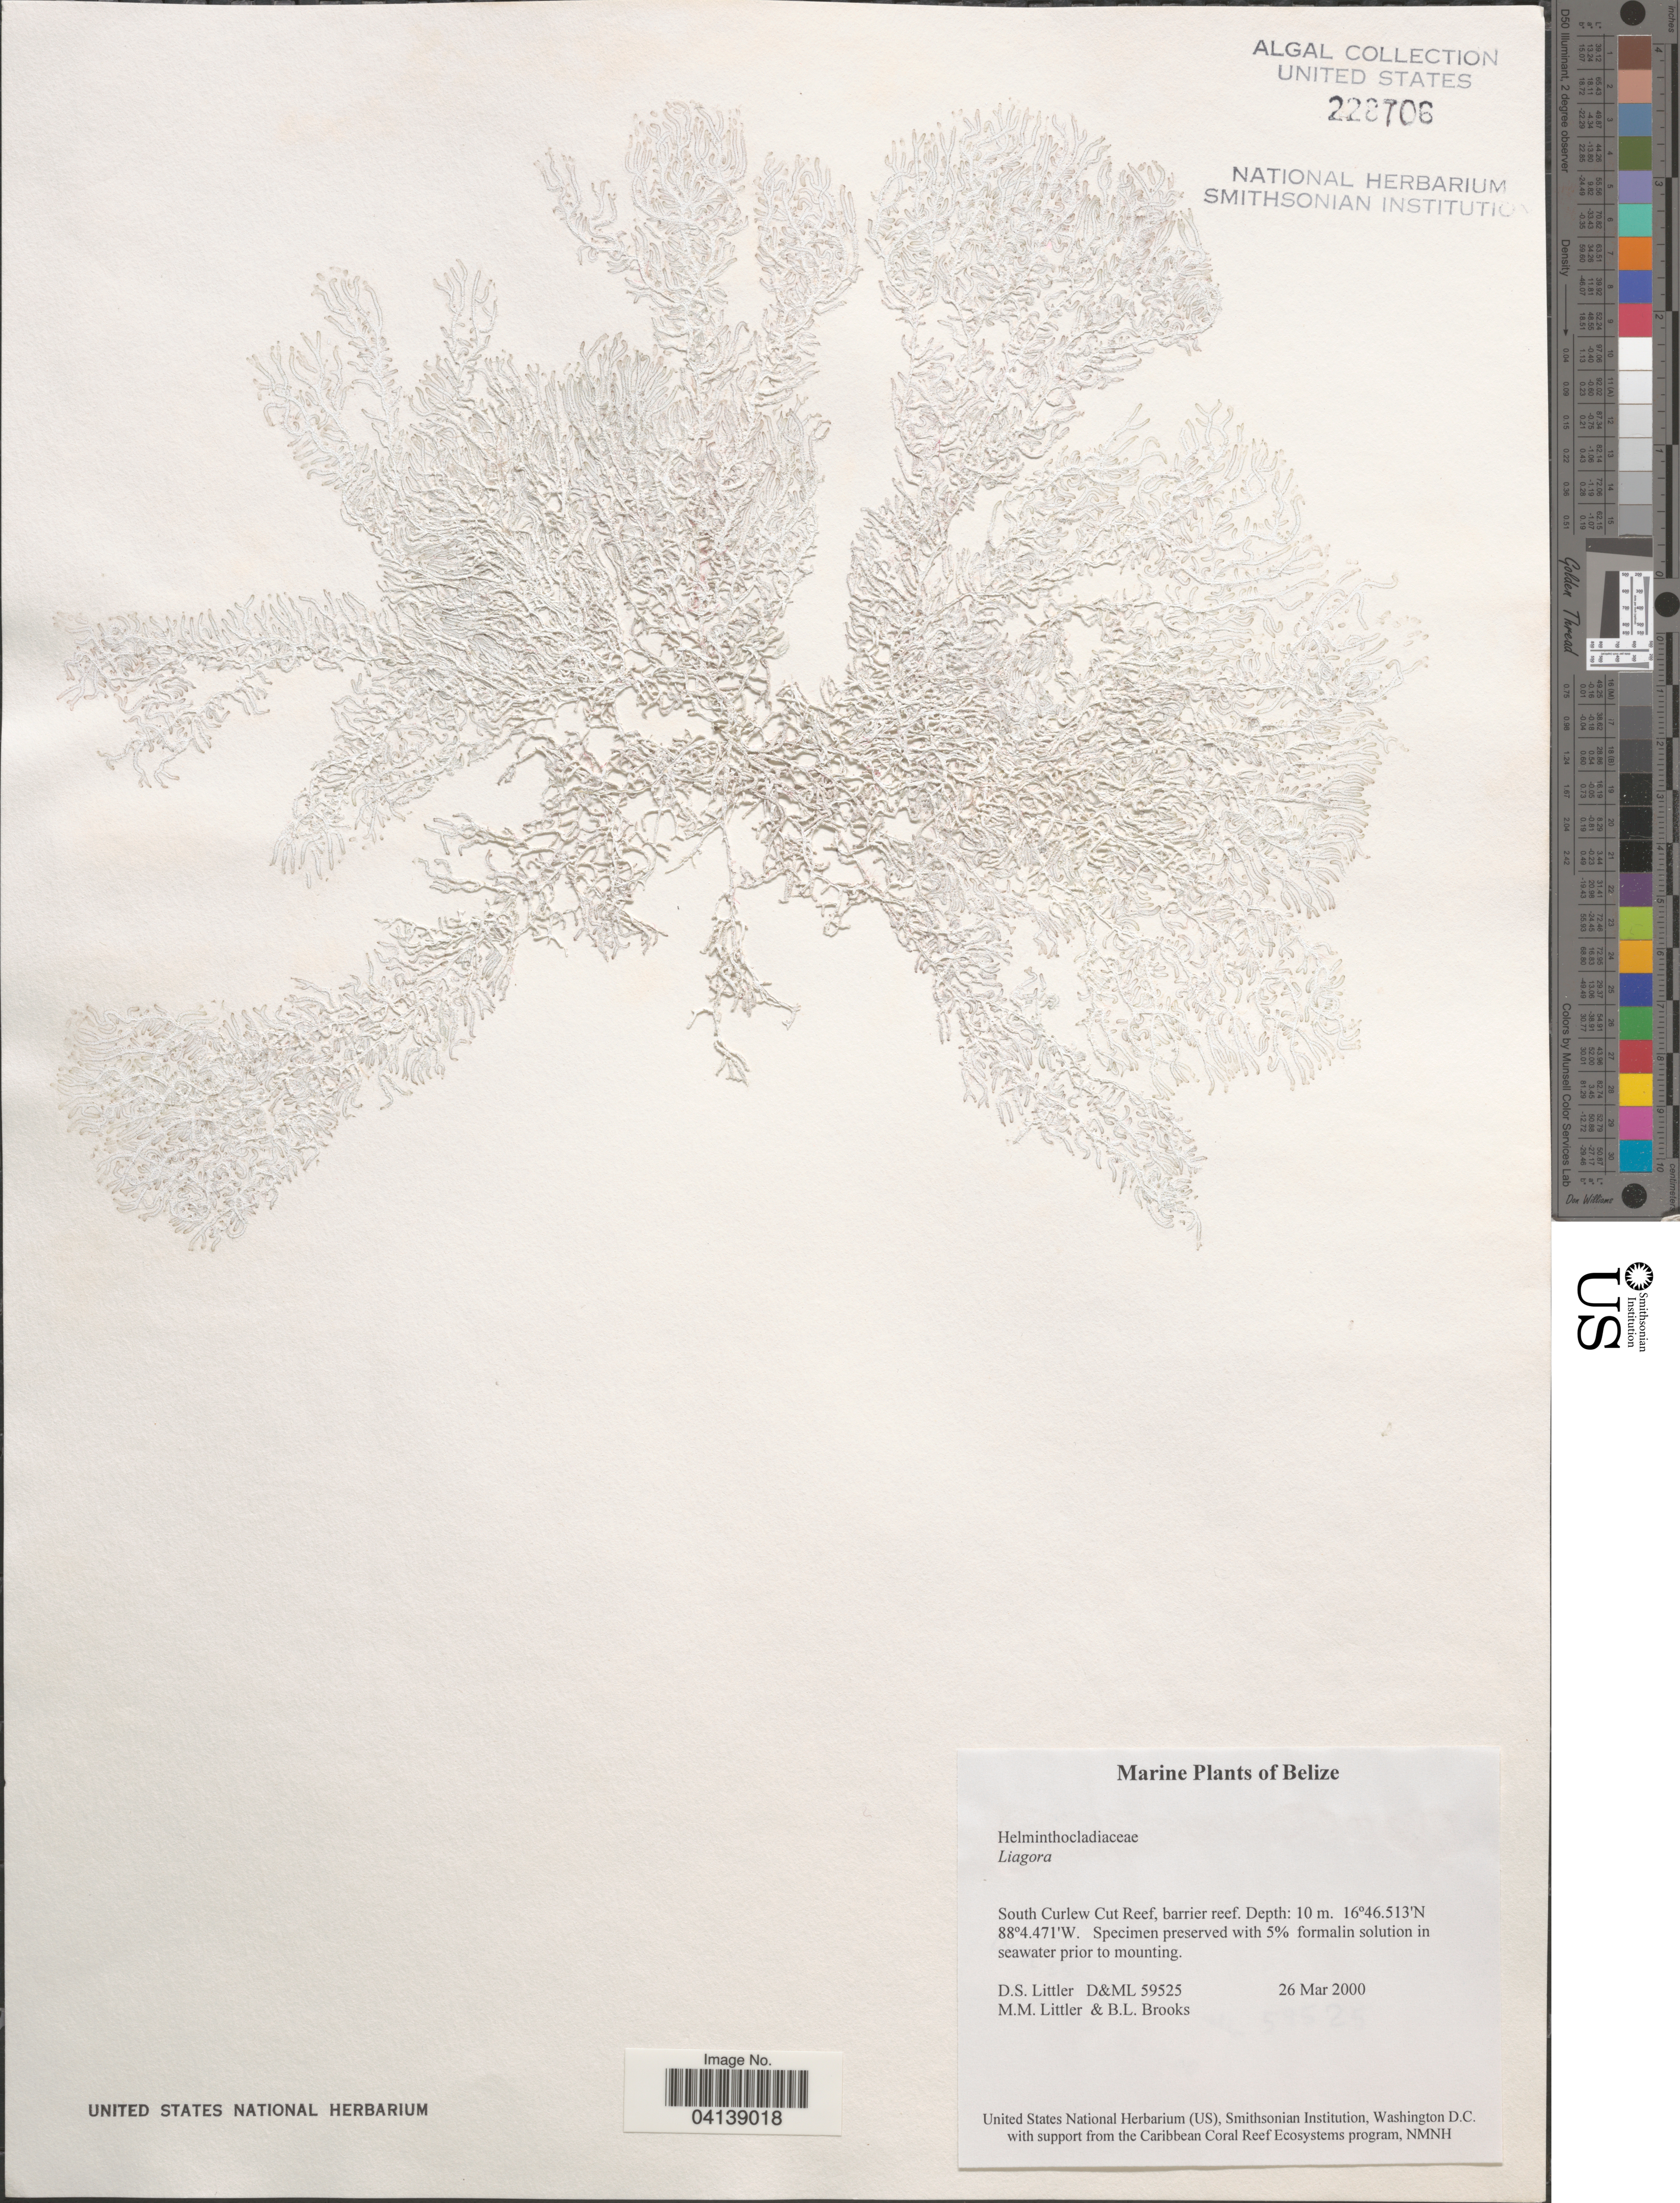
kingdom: Plantae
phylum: Rhodophyta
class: Florideophyceae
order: Nemaliales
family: Liagoraceae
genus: Liagora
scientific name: Liagora sp.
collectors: D. S. Littler & B. Brooks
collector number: D&ML 59525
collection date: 2000-03-26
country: Belize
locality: South Curlew Cut Reef, barrier reef.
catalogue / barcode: US 228706